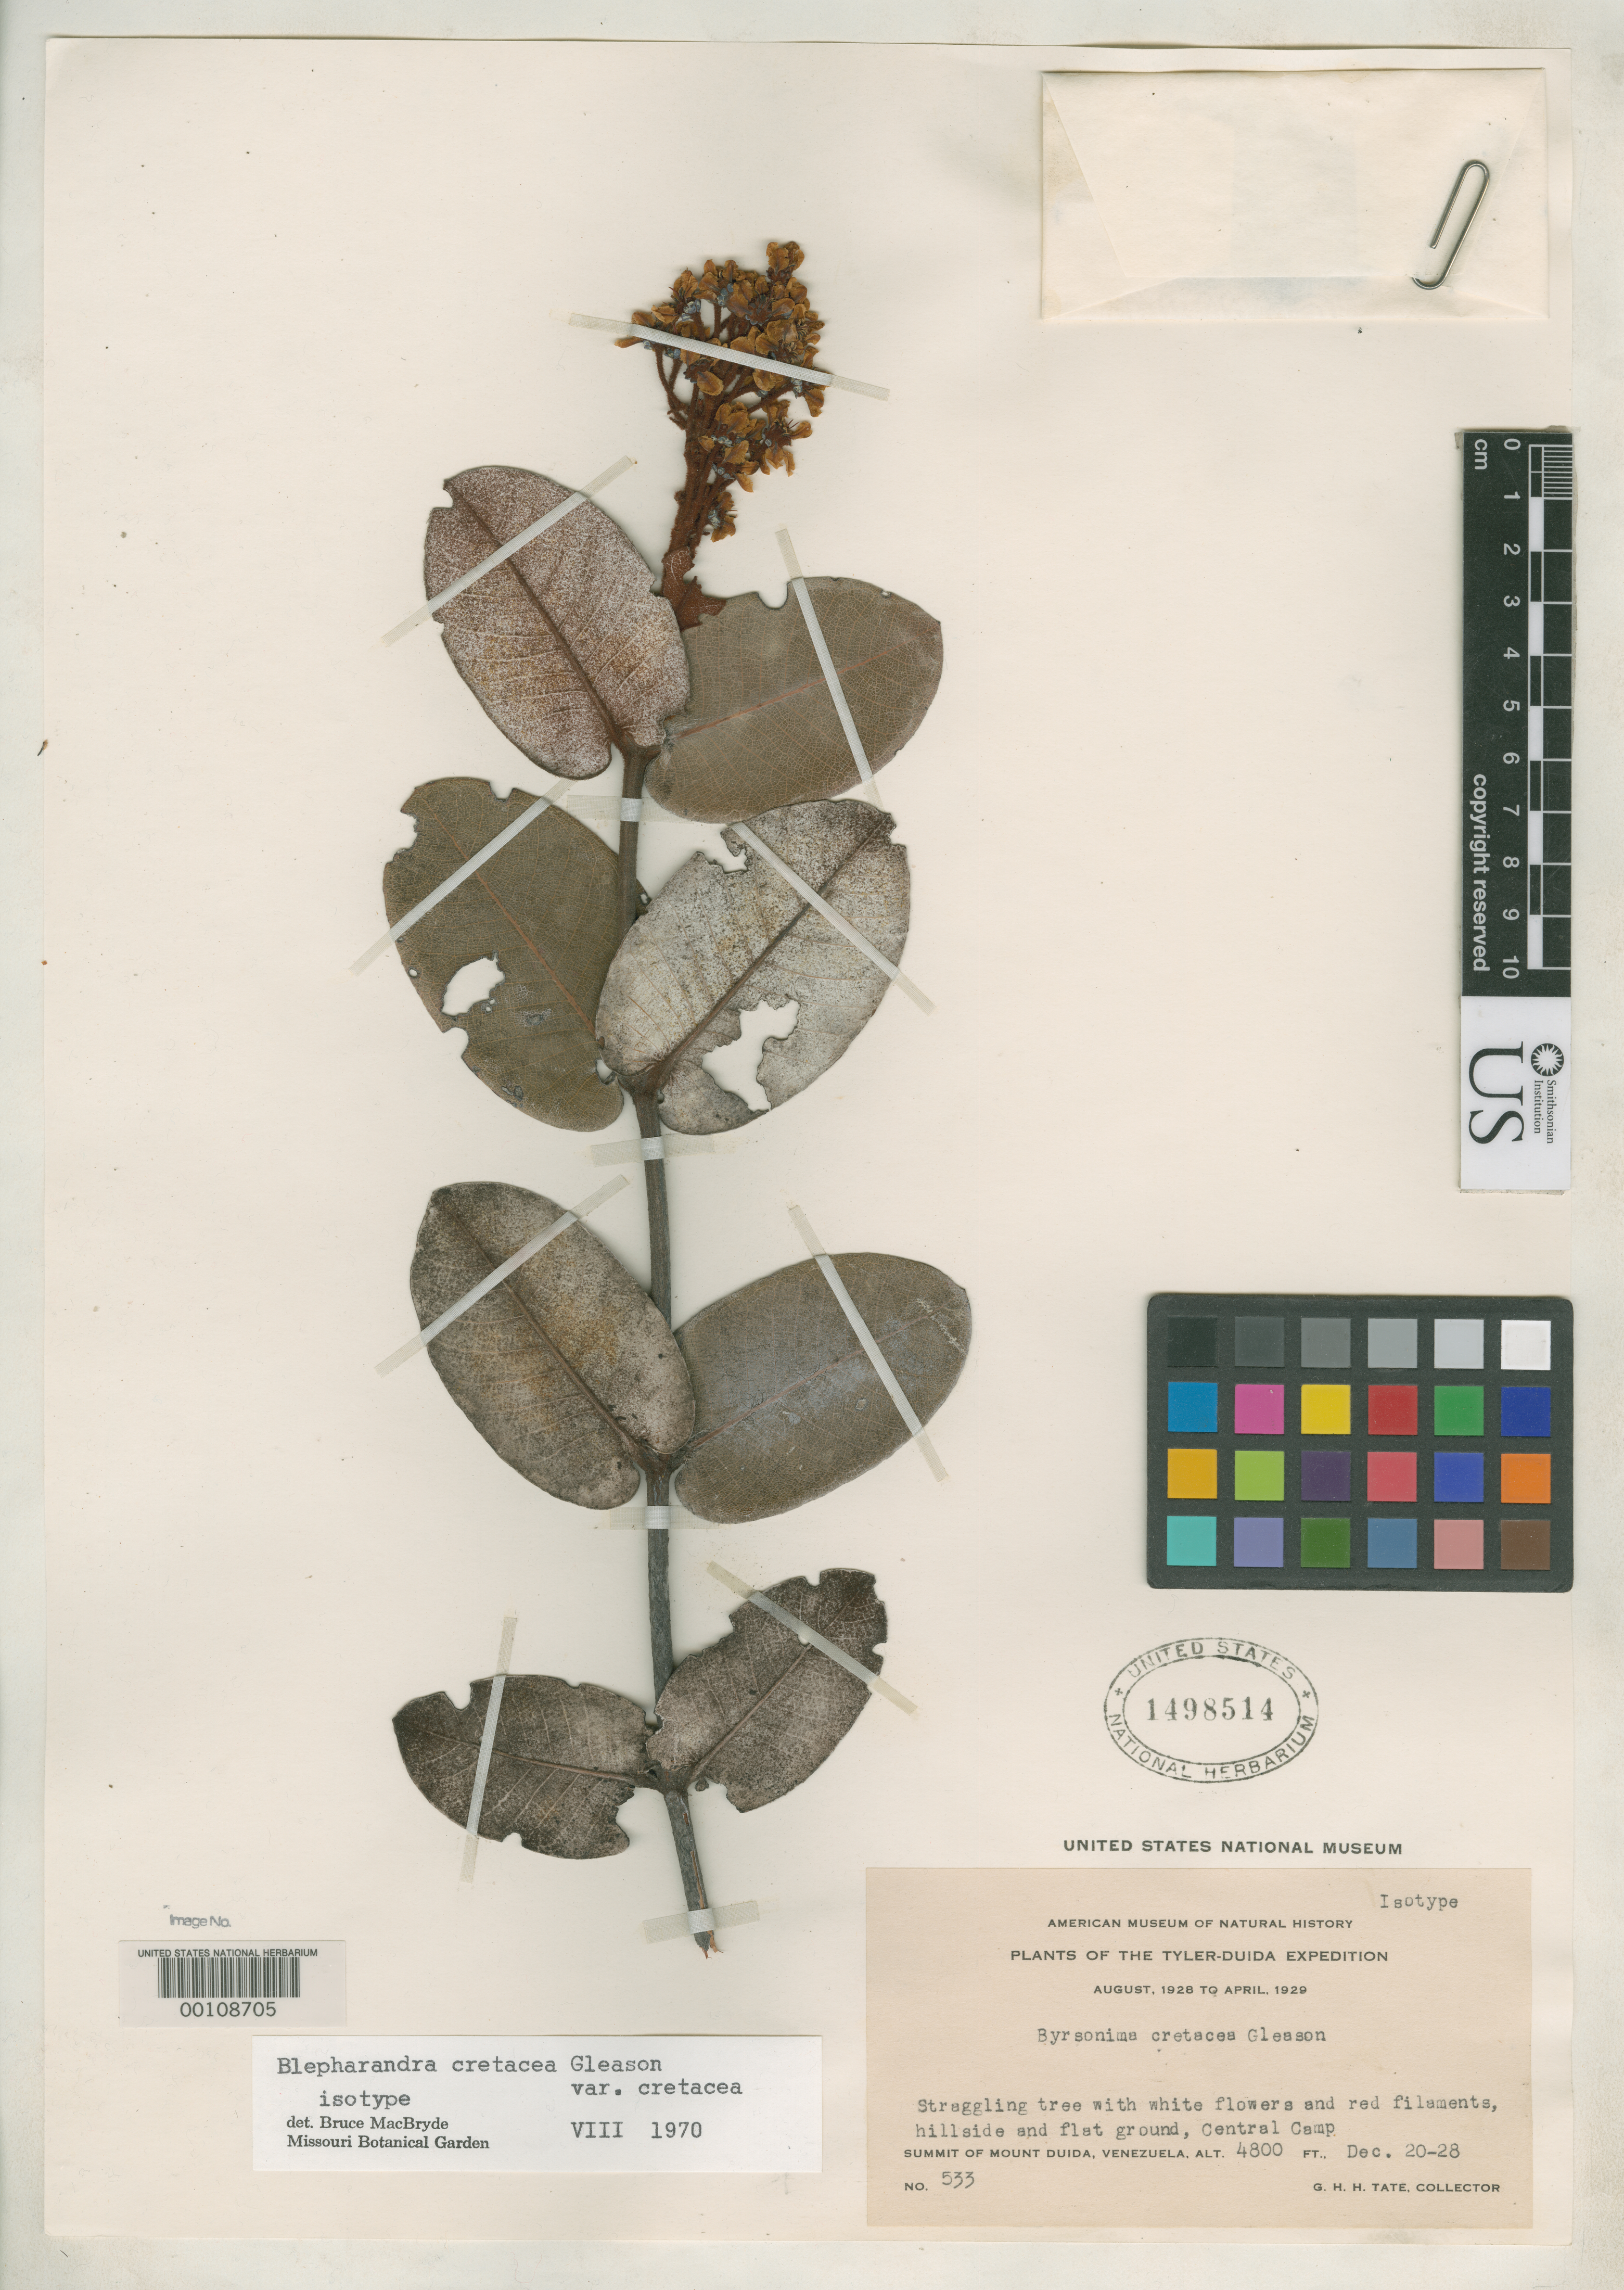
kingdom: Plantae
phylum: Tracheophyta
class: Magnoliopsida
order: Malpighiales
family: Malpighiaceae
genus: Byrsonima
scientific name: Byrsonima cretacea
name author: Gleason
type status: Isotype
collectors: G. H. H.Tate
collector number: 533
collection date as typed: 20 Dec 1928 to 28 Dec 1928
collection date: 1928-12-20/1928-12-28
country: Venezuela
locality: Summit of Mount Duida, central camp.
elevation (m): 1463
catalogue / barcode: US 1498514